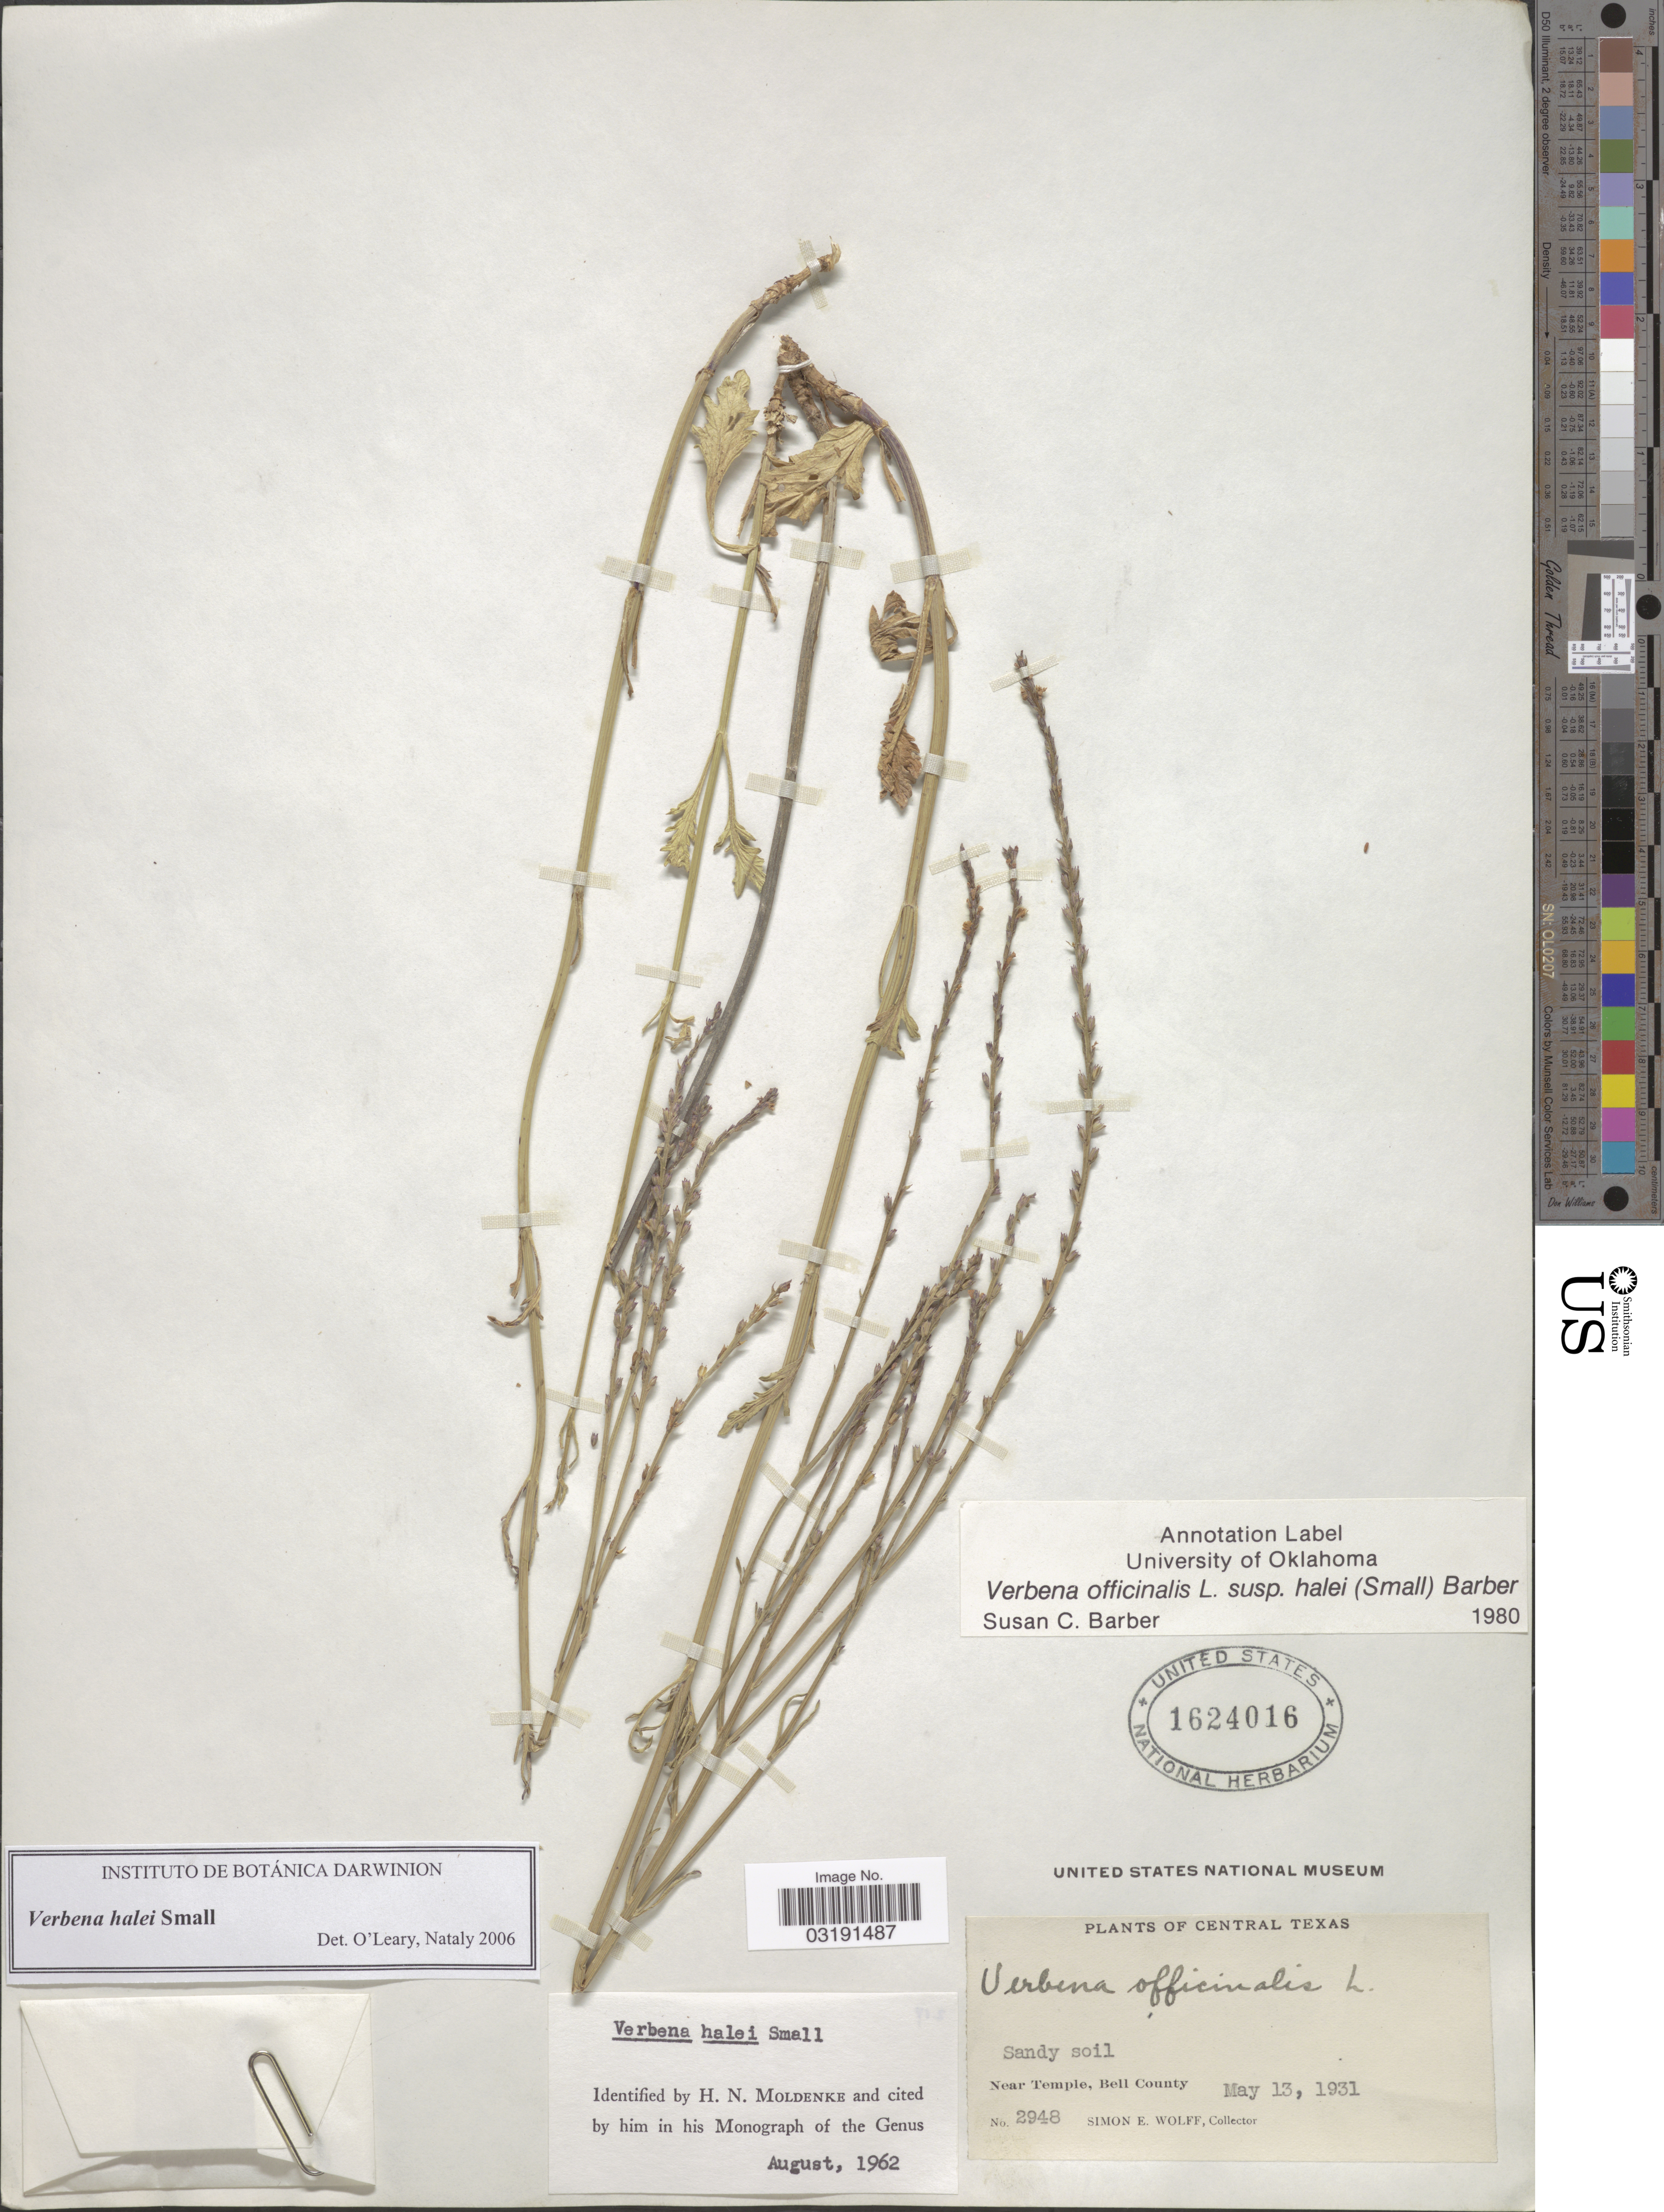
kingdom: Plantae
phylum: Tracheophyta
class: Magnoliopsida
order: Lamiales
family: Verbenaceae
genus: Verbena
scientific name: Verbena halei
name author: Small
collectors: S. E. Wolff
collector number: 2948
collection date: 1931-05-13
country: United States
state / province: Texas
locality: Central Texas, Near Tempie, Bell County.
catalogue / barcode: US 1624016